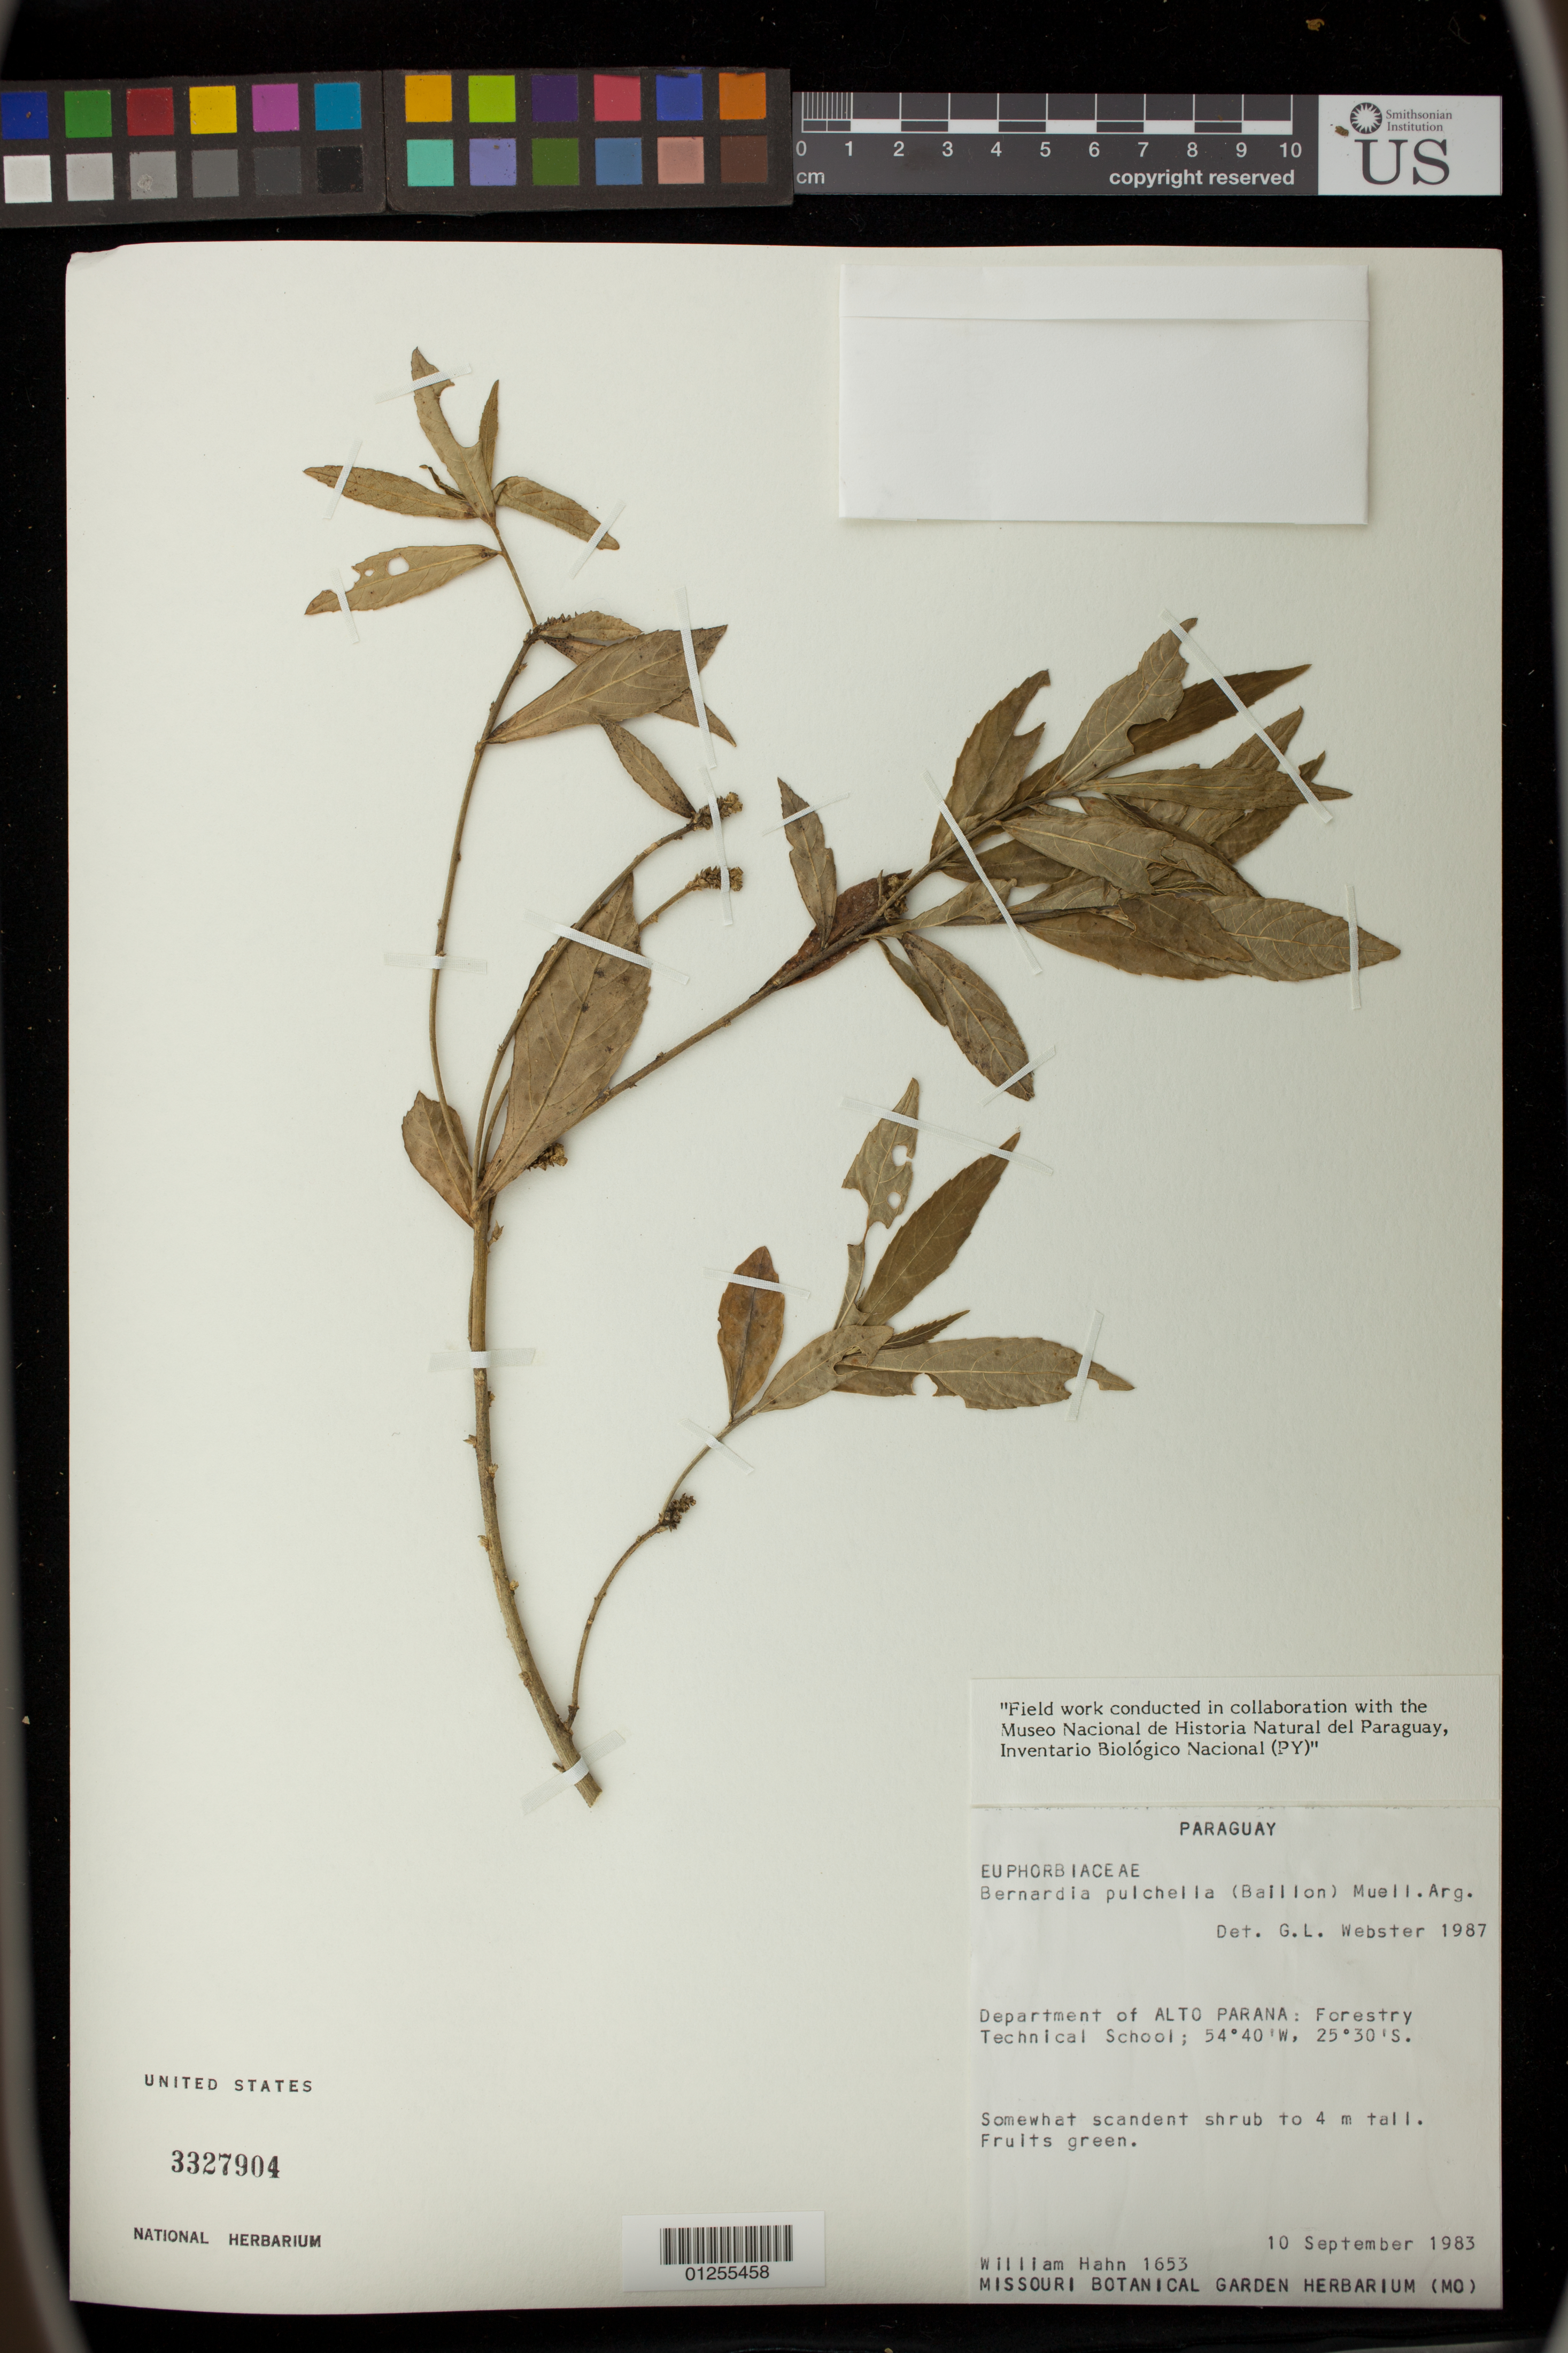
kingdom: Plantae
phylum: Tracheophyta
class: Magnoliopsida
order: Malpighiales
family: Euphorbiaceae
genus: Bernardia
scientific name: Bernardia pulchella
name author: (Baill.) Müll. Arg.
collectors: W. Hahn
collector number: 1653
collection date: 1983-09-10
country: Paraguay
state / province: Alto Parana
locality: Forestry Technical School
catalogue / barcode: US 3327904